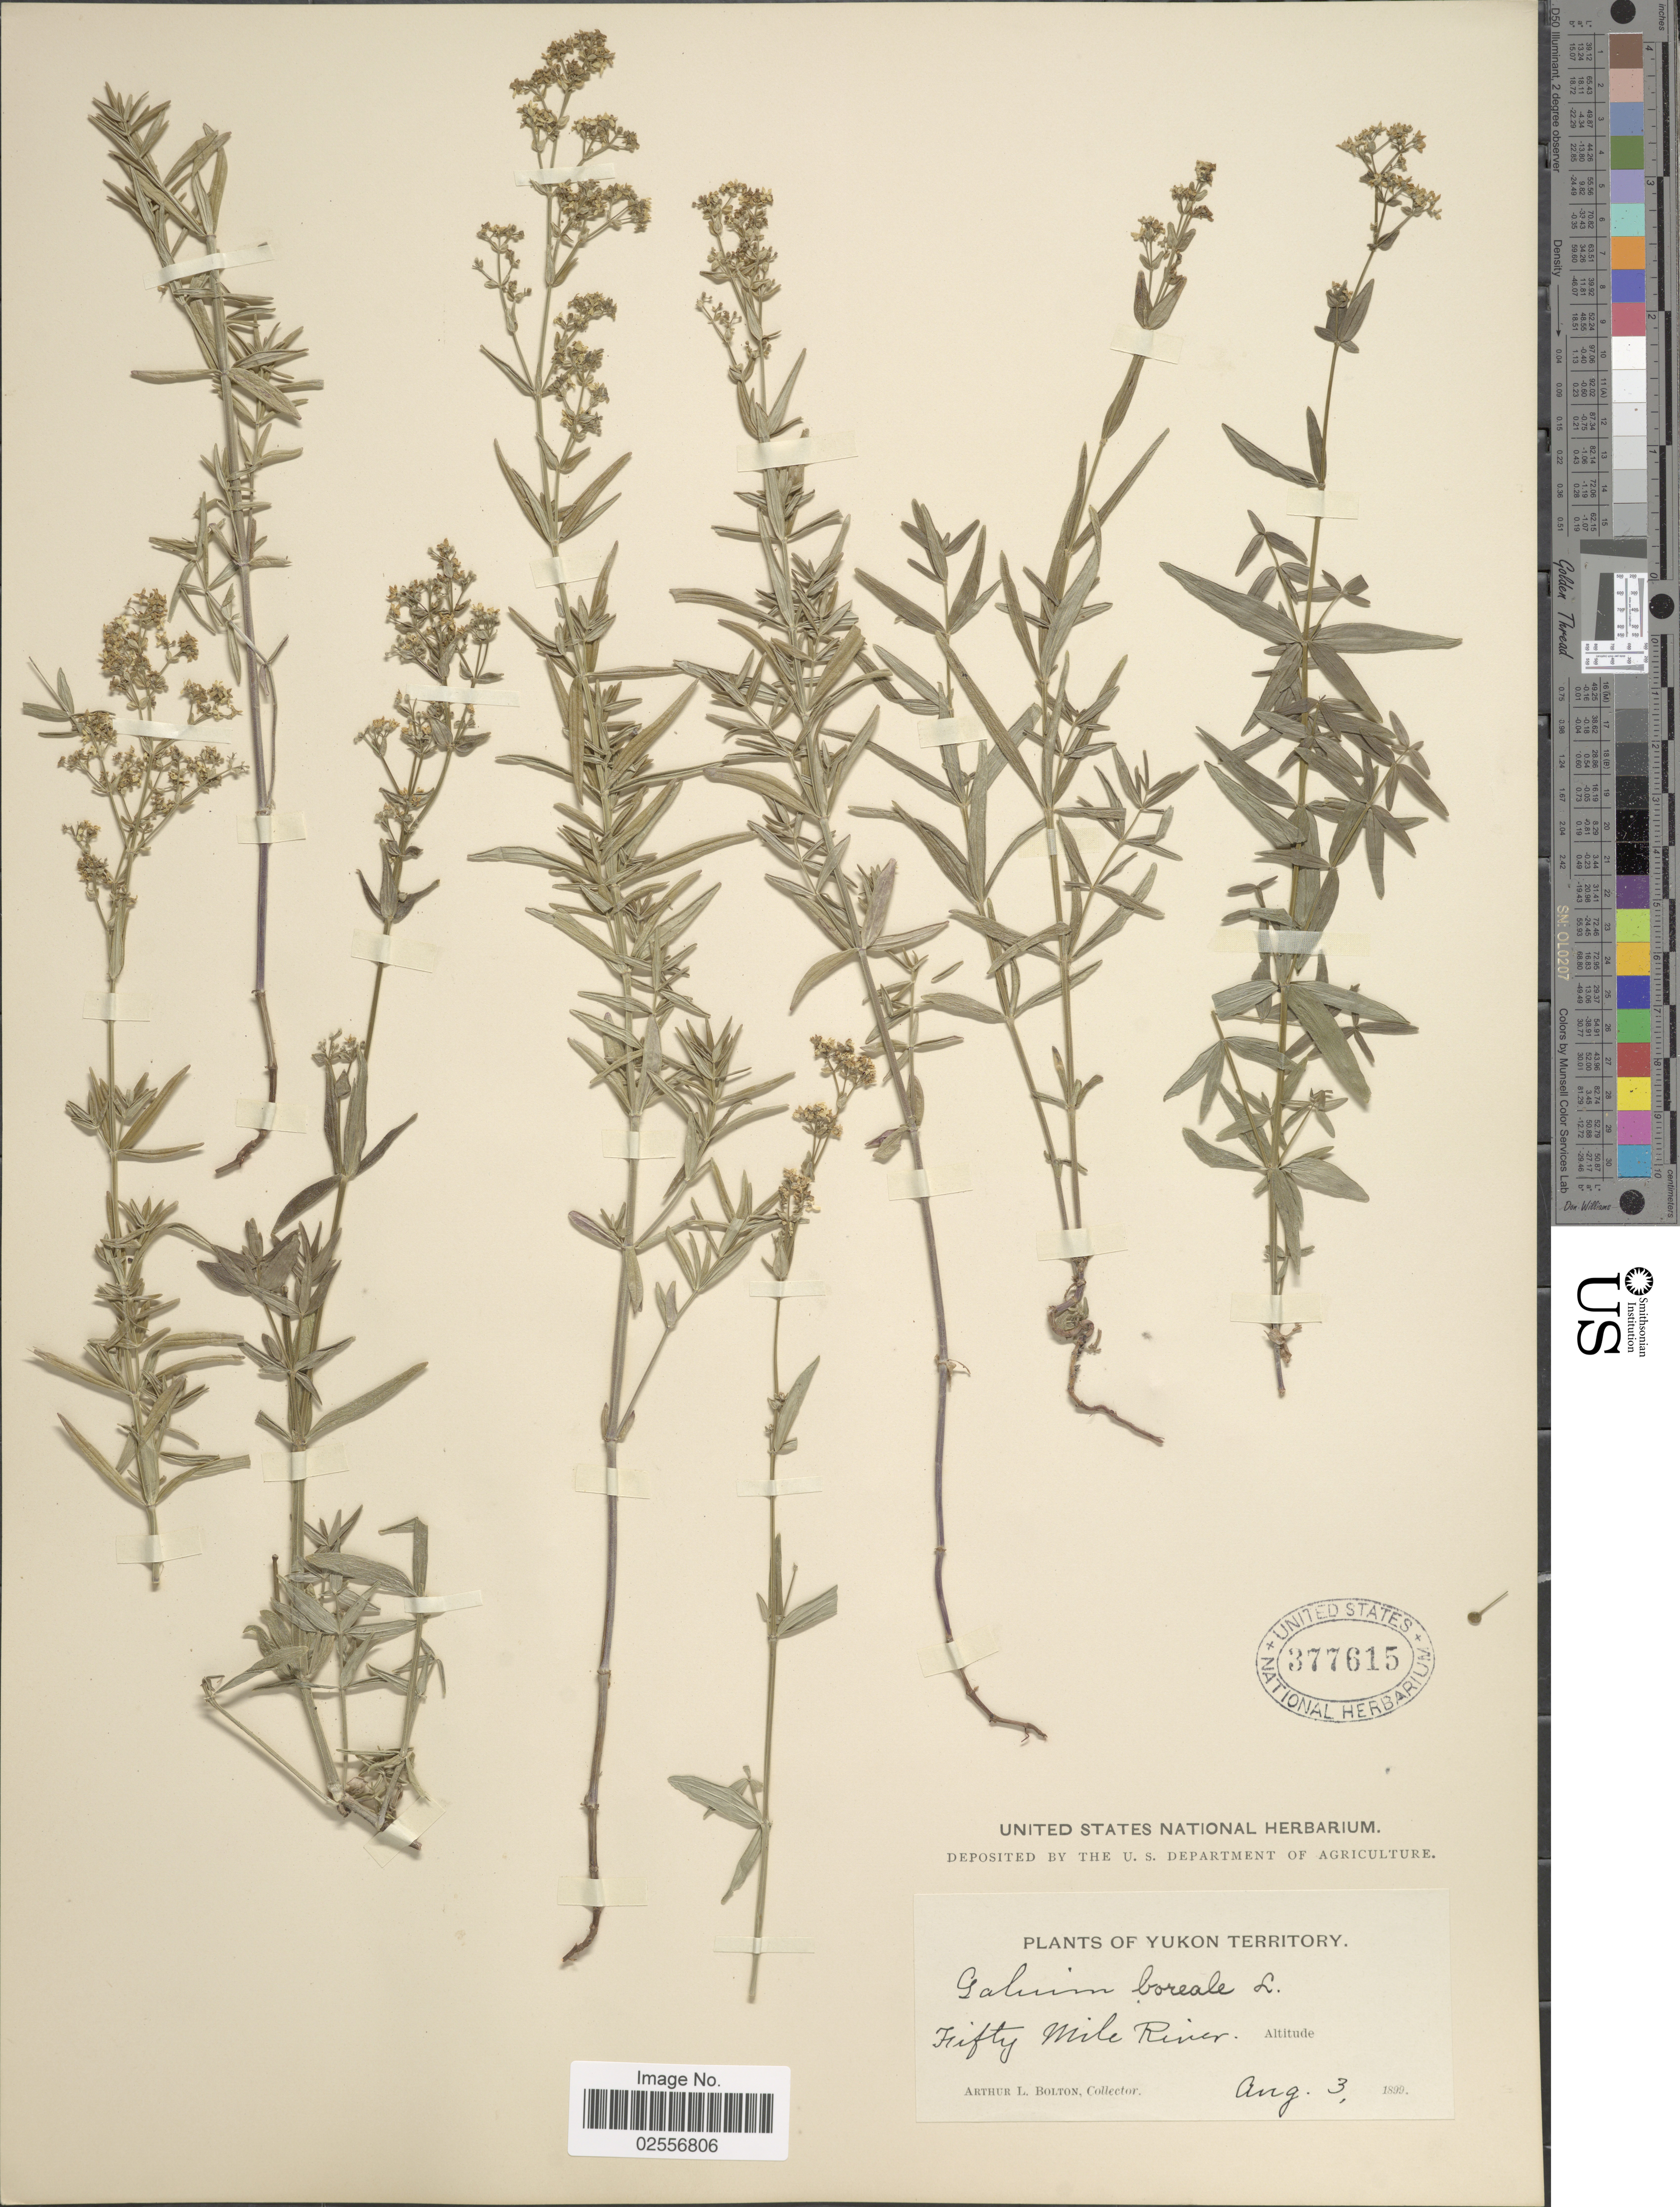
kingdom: Plantae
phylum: Tracheophyta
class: Magnoliopsida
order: Gentianales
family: Rubiaceae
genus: Galium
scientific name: Galium boreale L.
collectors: A. Bolton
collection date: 1899-08-03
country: Canada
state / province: Yukon Territory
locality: Fifty Mile River.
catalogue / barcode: US 377615